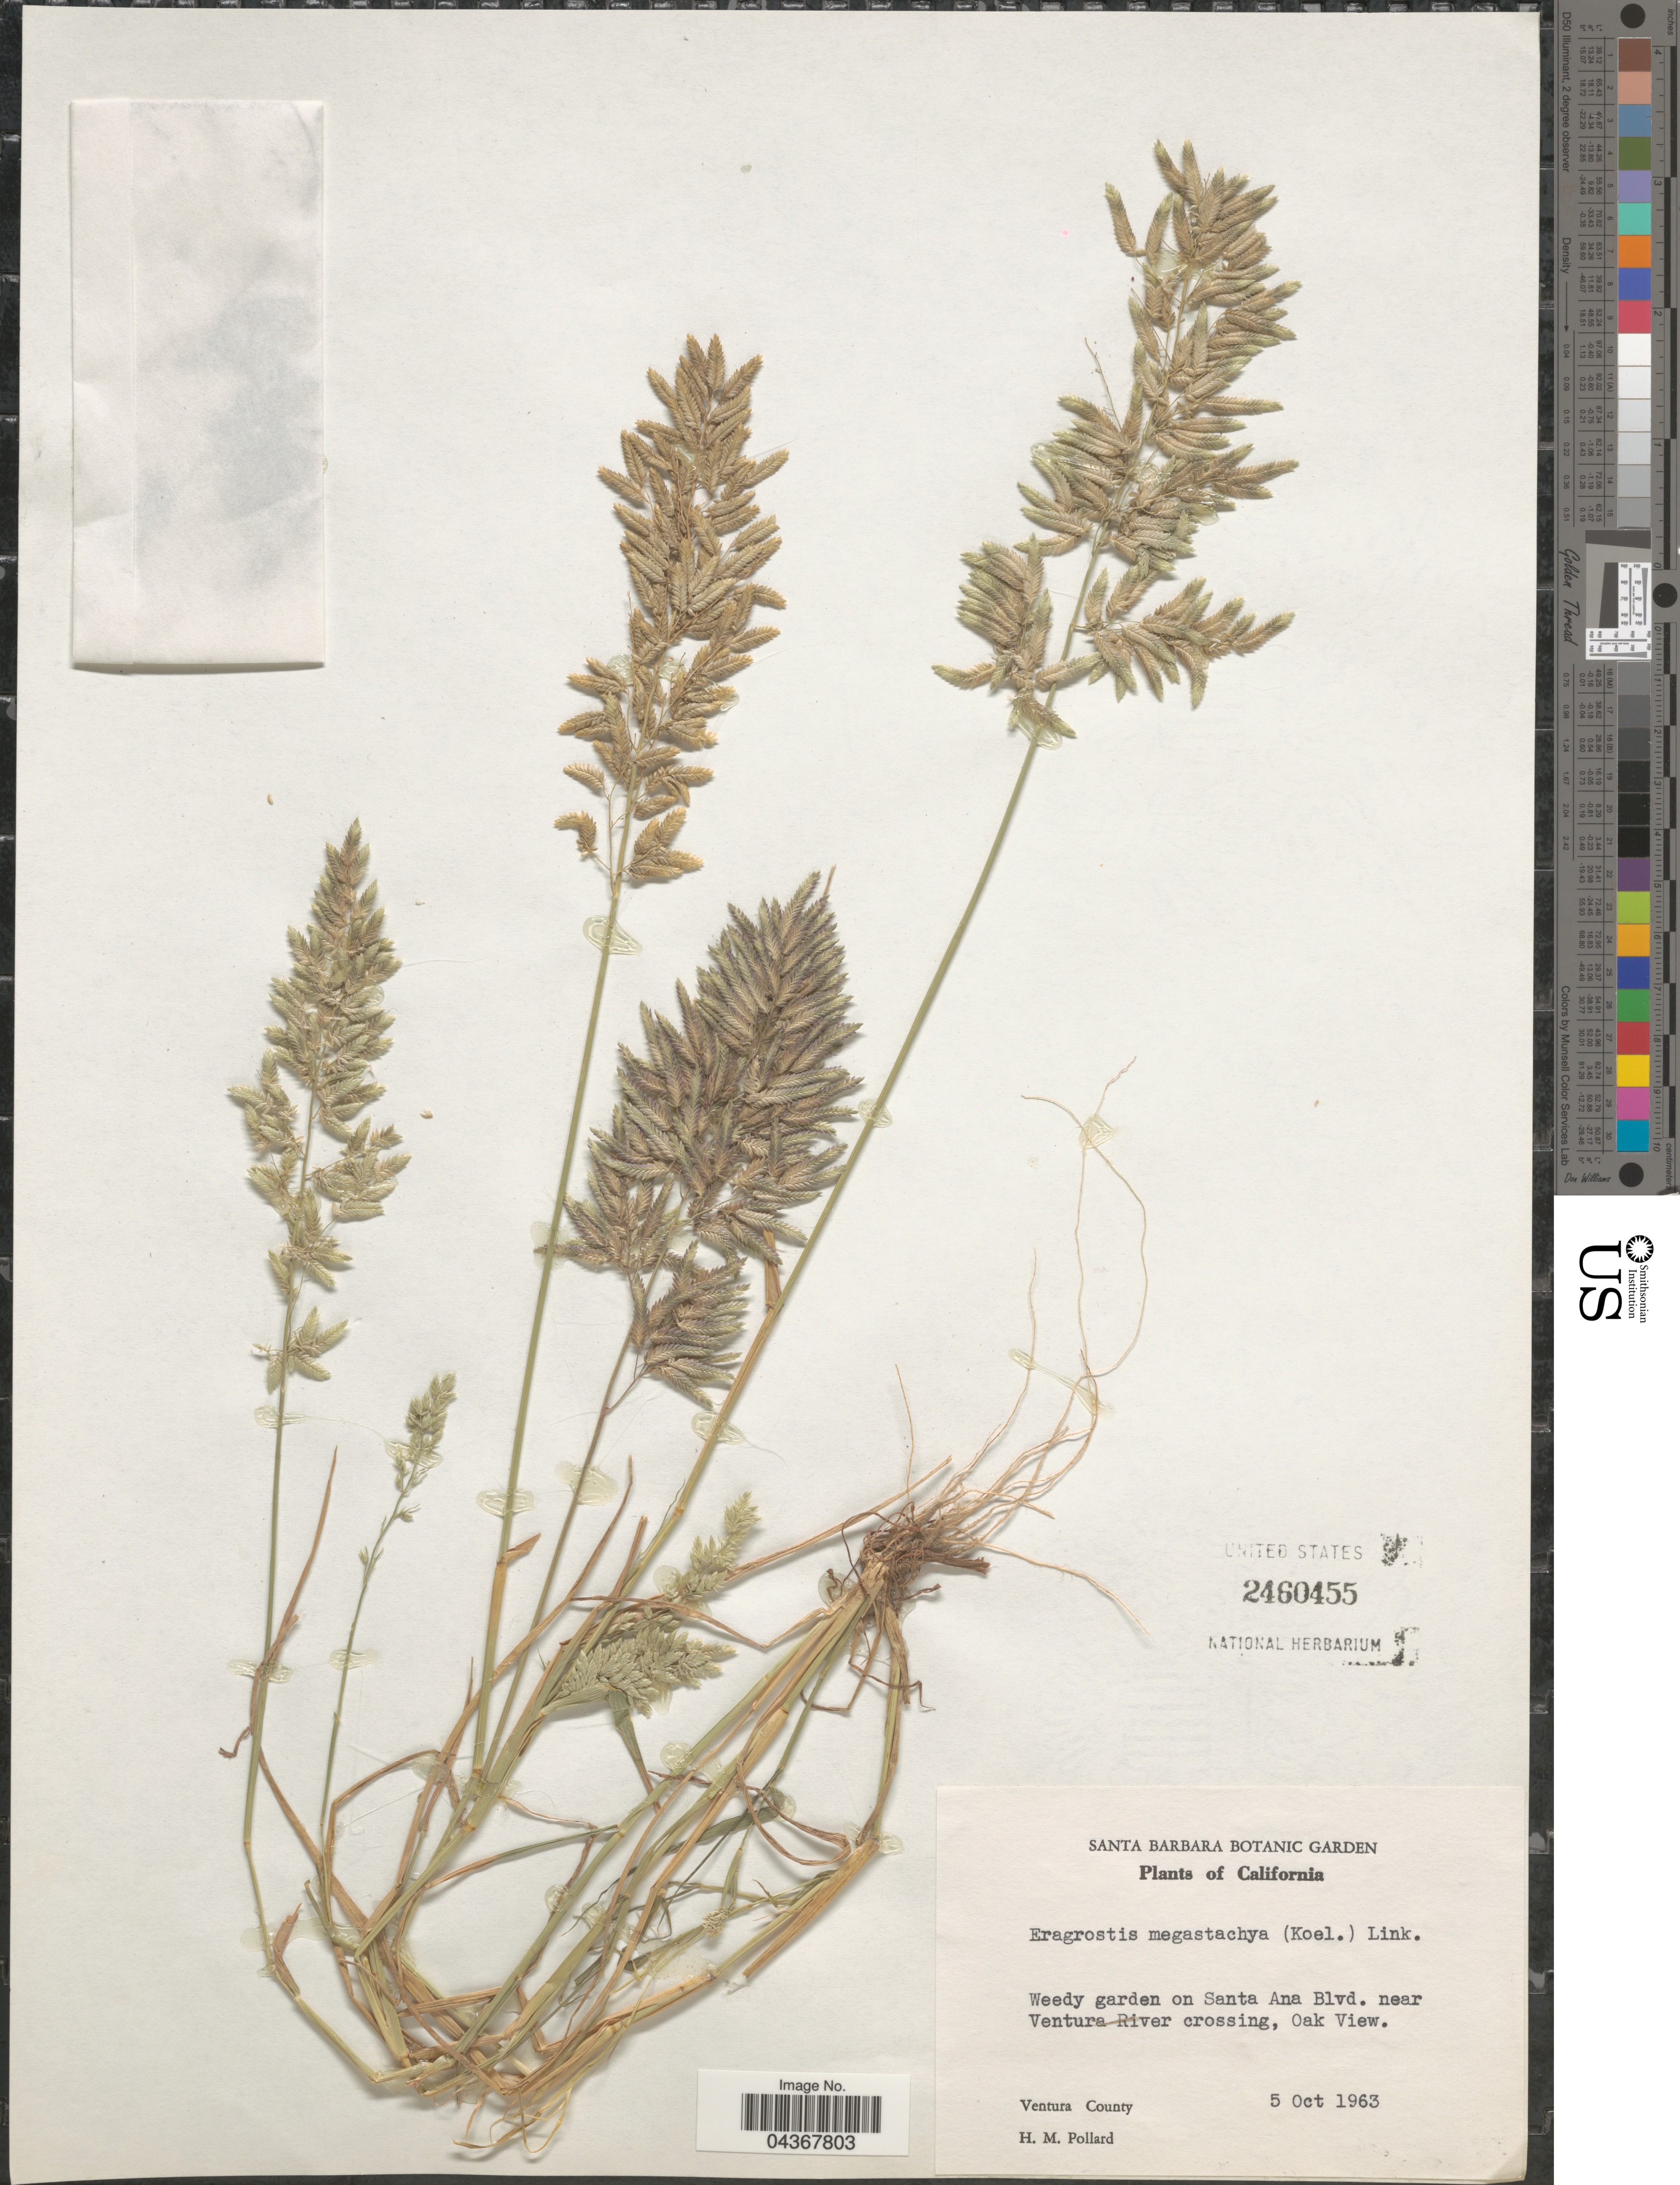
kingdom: Plantae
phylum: Tracheophyta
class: Liliopsida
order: Poales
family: Poaceae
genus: Eragrostis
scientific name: Eragrostis cilianensis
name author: (Bellardi) Vignolo ex Janch.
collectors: H. M. Pollard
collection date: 1963-10-05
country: United States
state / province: California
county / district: Ventura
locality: Weedy garden on Santa Ana Blvd. near Ventura River crossing, Oak View. Ventura County.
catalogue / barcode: US 2460455